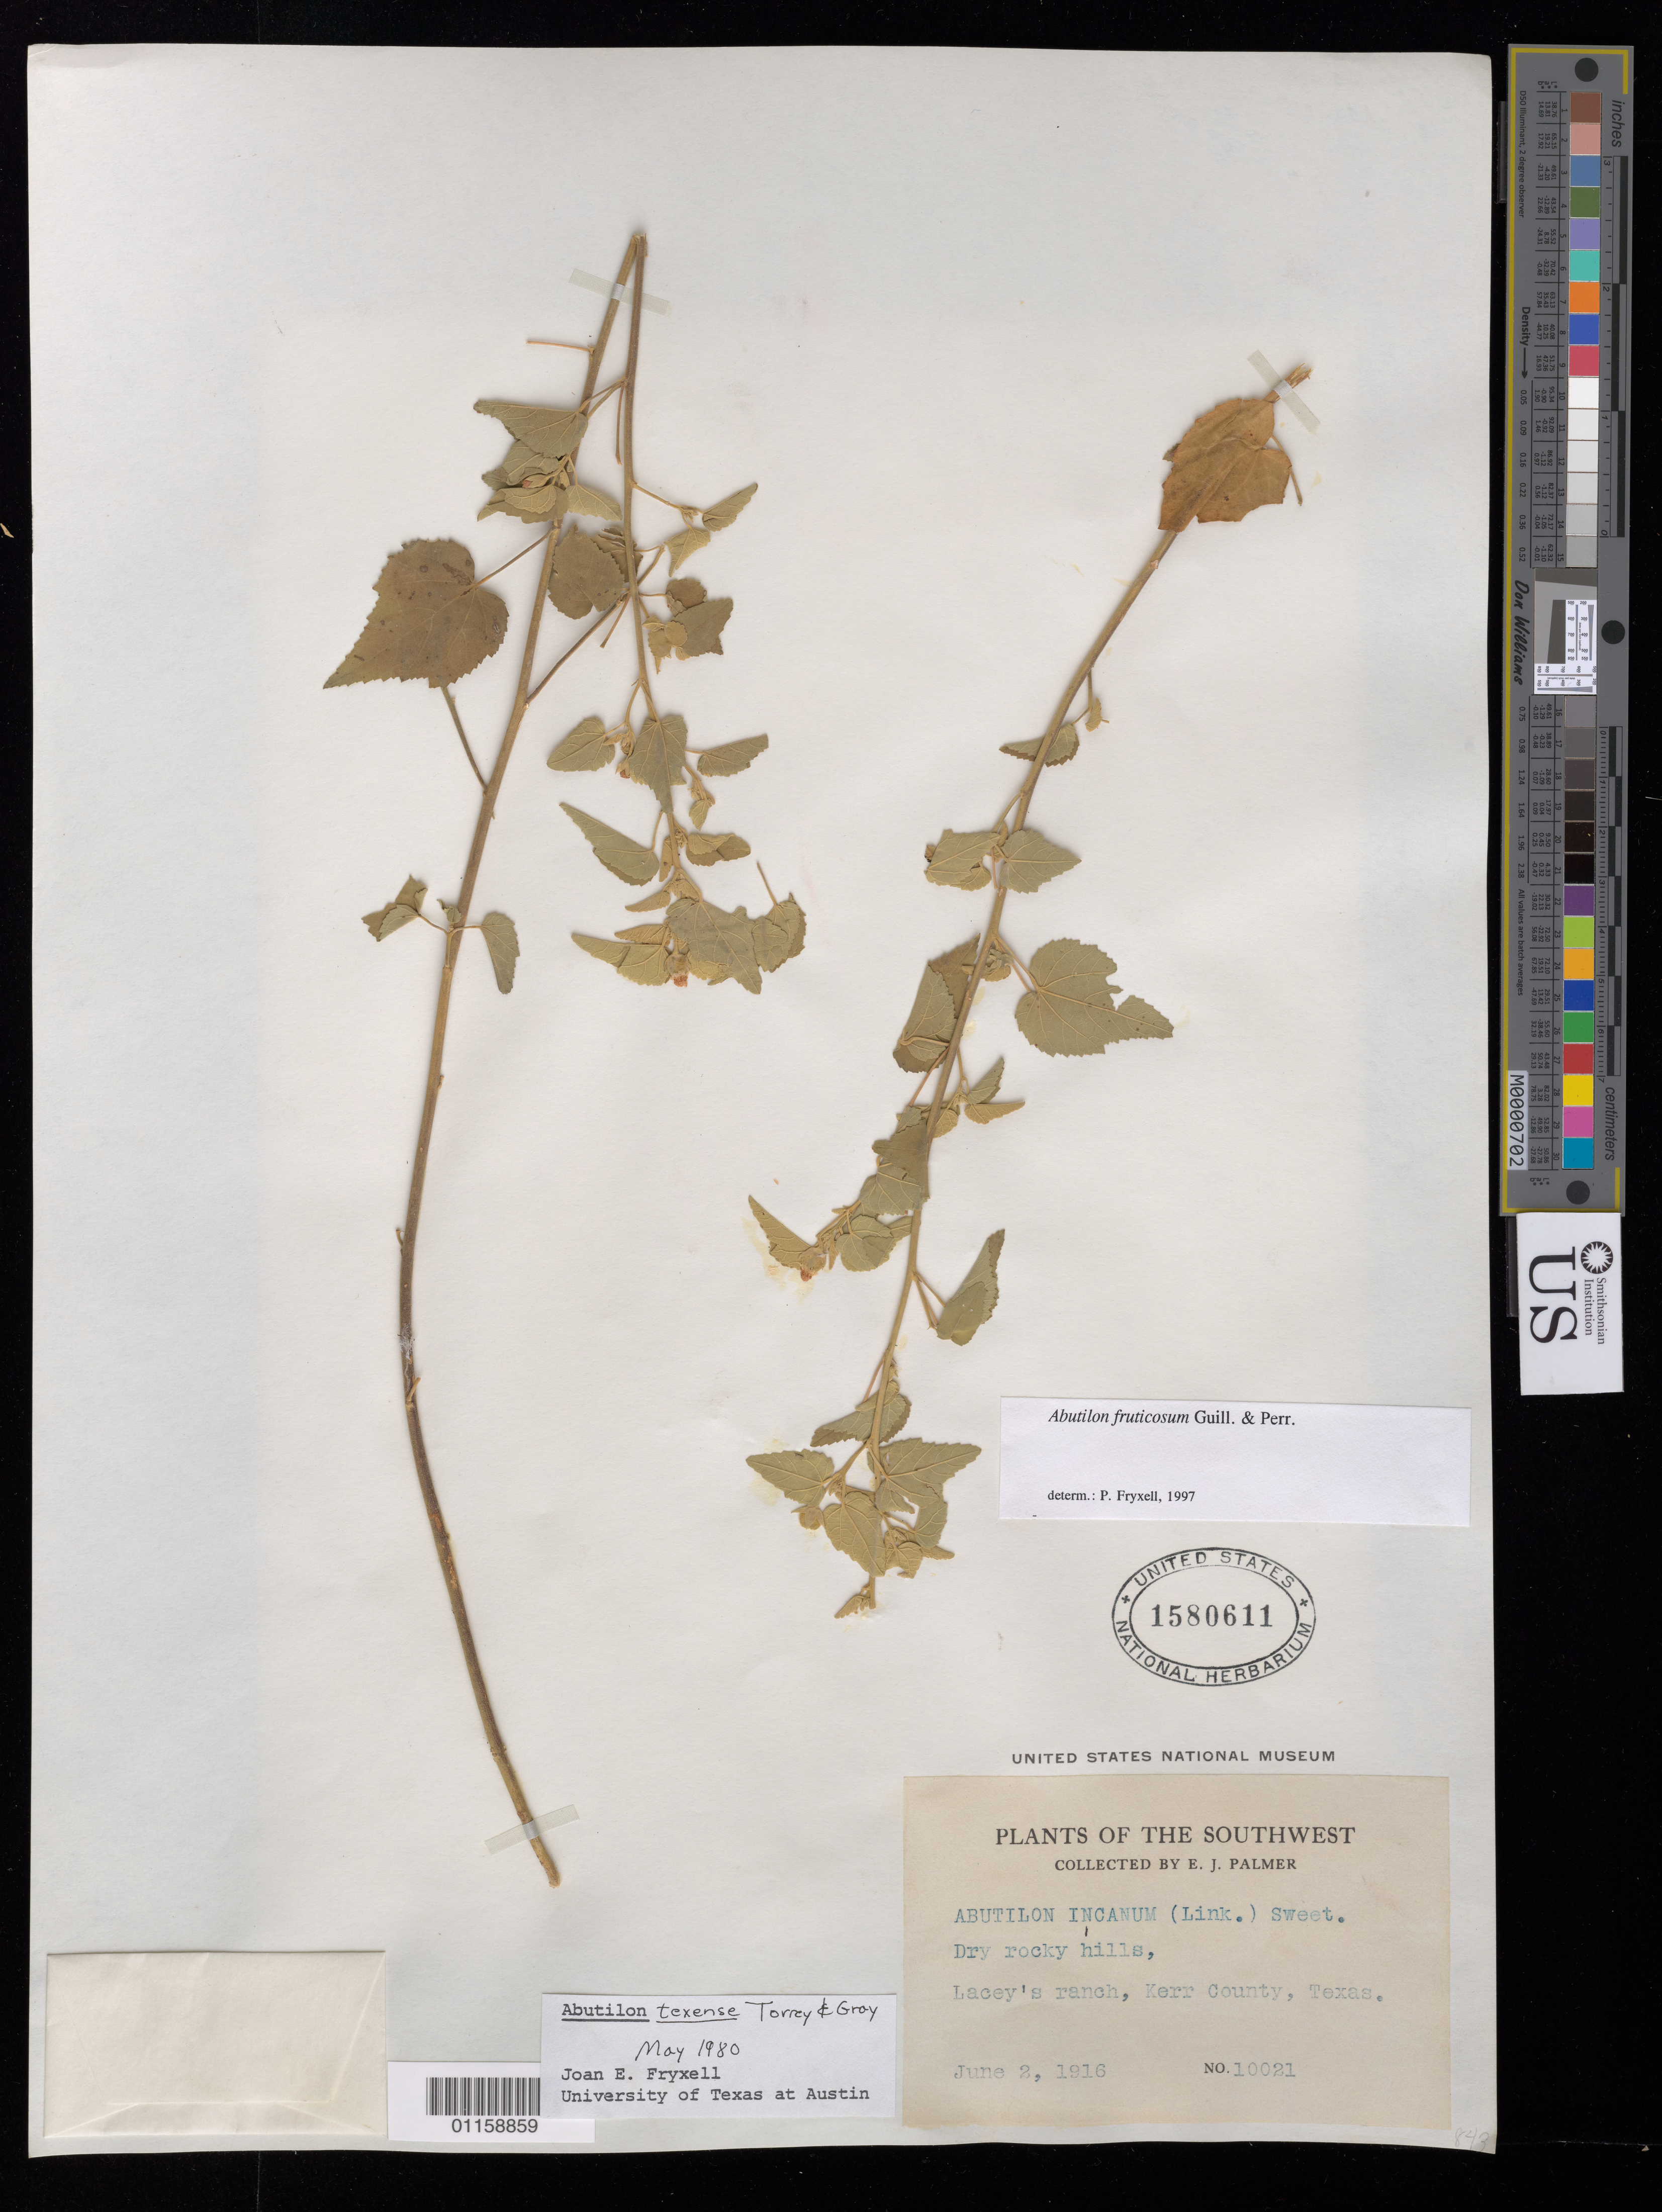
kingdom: Plantae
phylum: Tracheophyta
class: Magnoliopsida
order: Malvales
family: Malvaceae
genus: Abutilon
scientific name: Abutilon fruticosum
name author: Guill. & Perr.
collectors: E. J. Palmer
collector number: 10021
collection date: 1916-06-02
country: United States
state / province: Texas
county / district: Kerr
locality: Lacey's ranch.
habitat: Dry rocky hills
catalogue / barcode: US 1580611